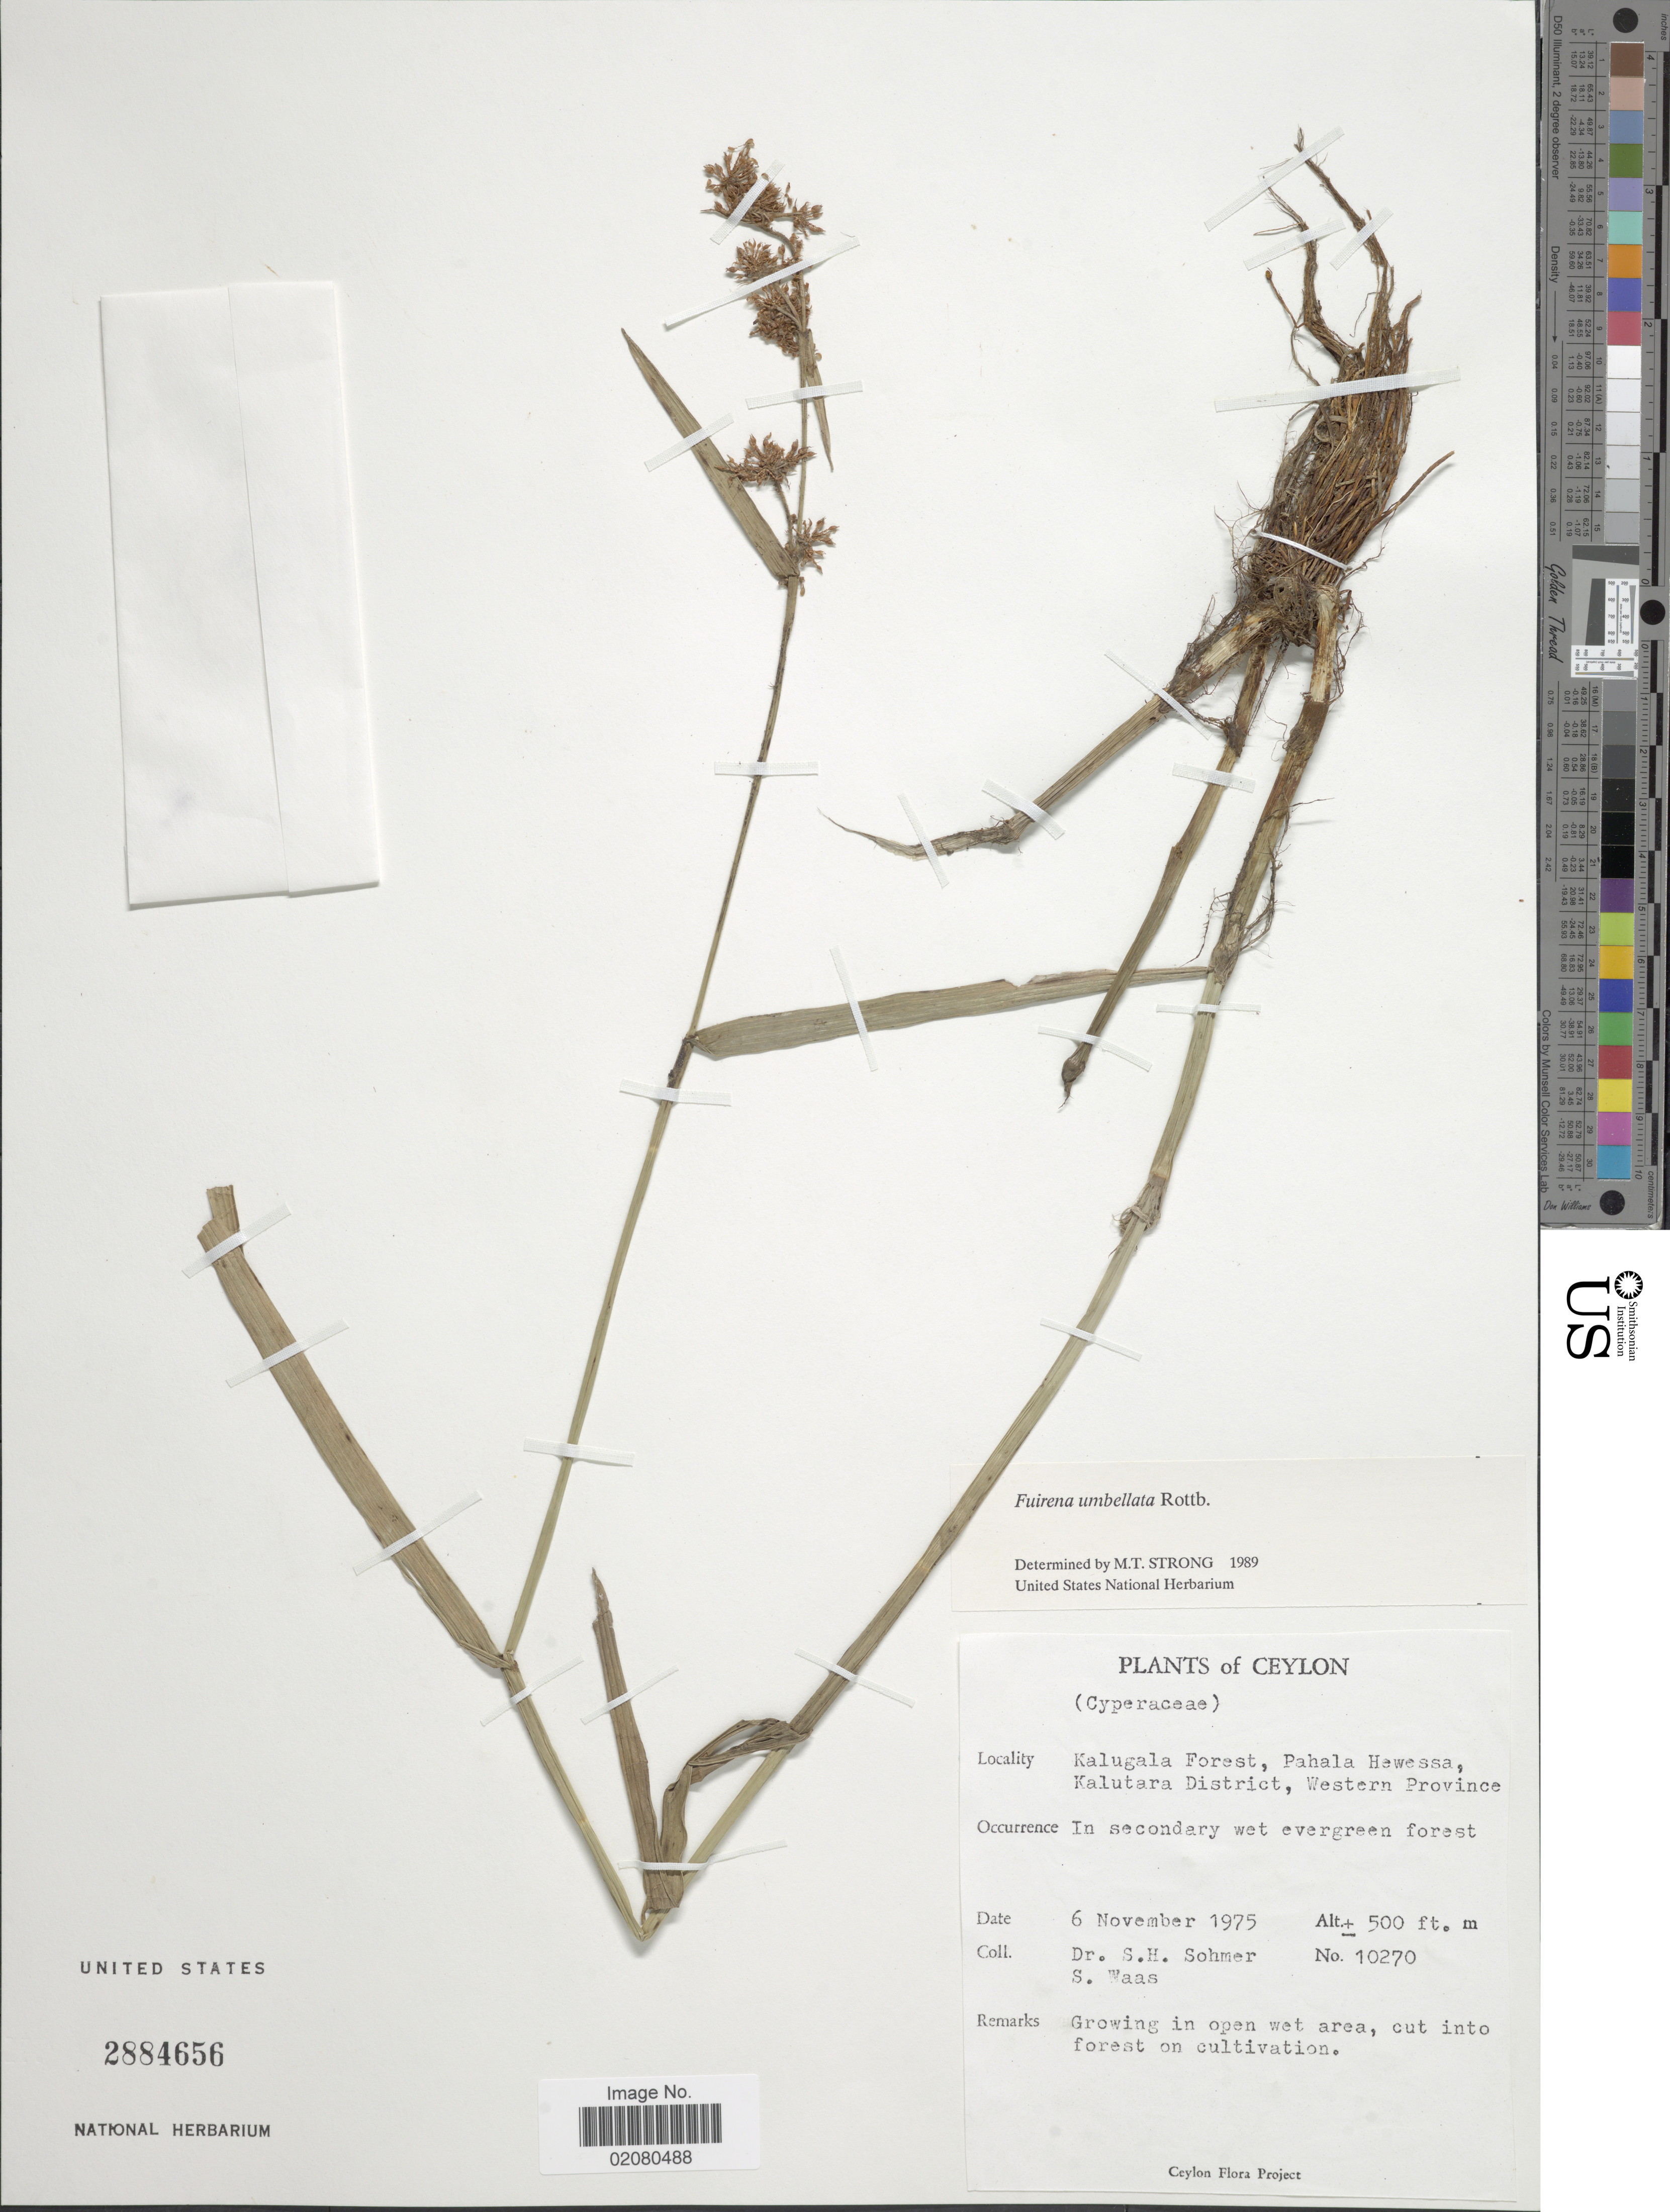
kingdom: Plantae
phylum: Tracheophyta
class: Liliopsida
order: Poales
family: Cyperaceae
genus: Fuirena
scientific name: Fuirena umbellata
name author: Rottb.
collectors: S. H. Sohmer & S. Waas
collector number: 10270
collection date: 1975-11-06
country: Sri Lanka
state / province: Western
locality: Ceylon, Kalugala Forest, Pahala Hewessa, Kalutara District, cut into forest on cultivation.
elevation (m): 152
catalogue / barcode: US 2884656